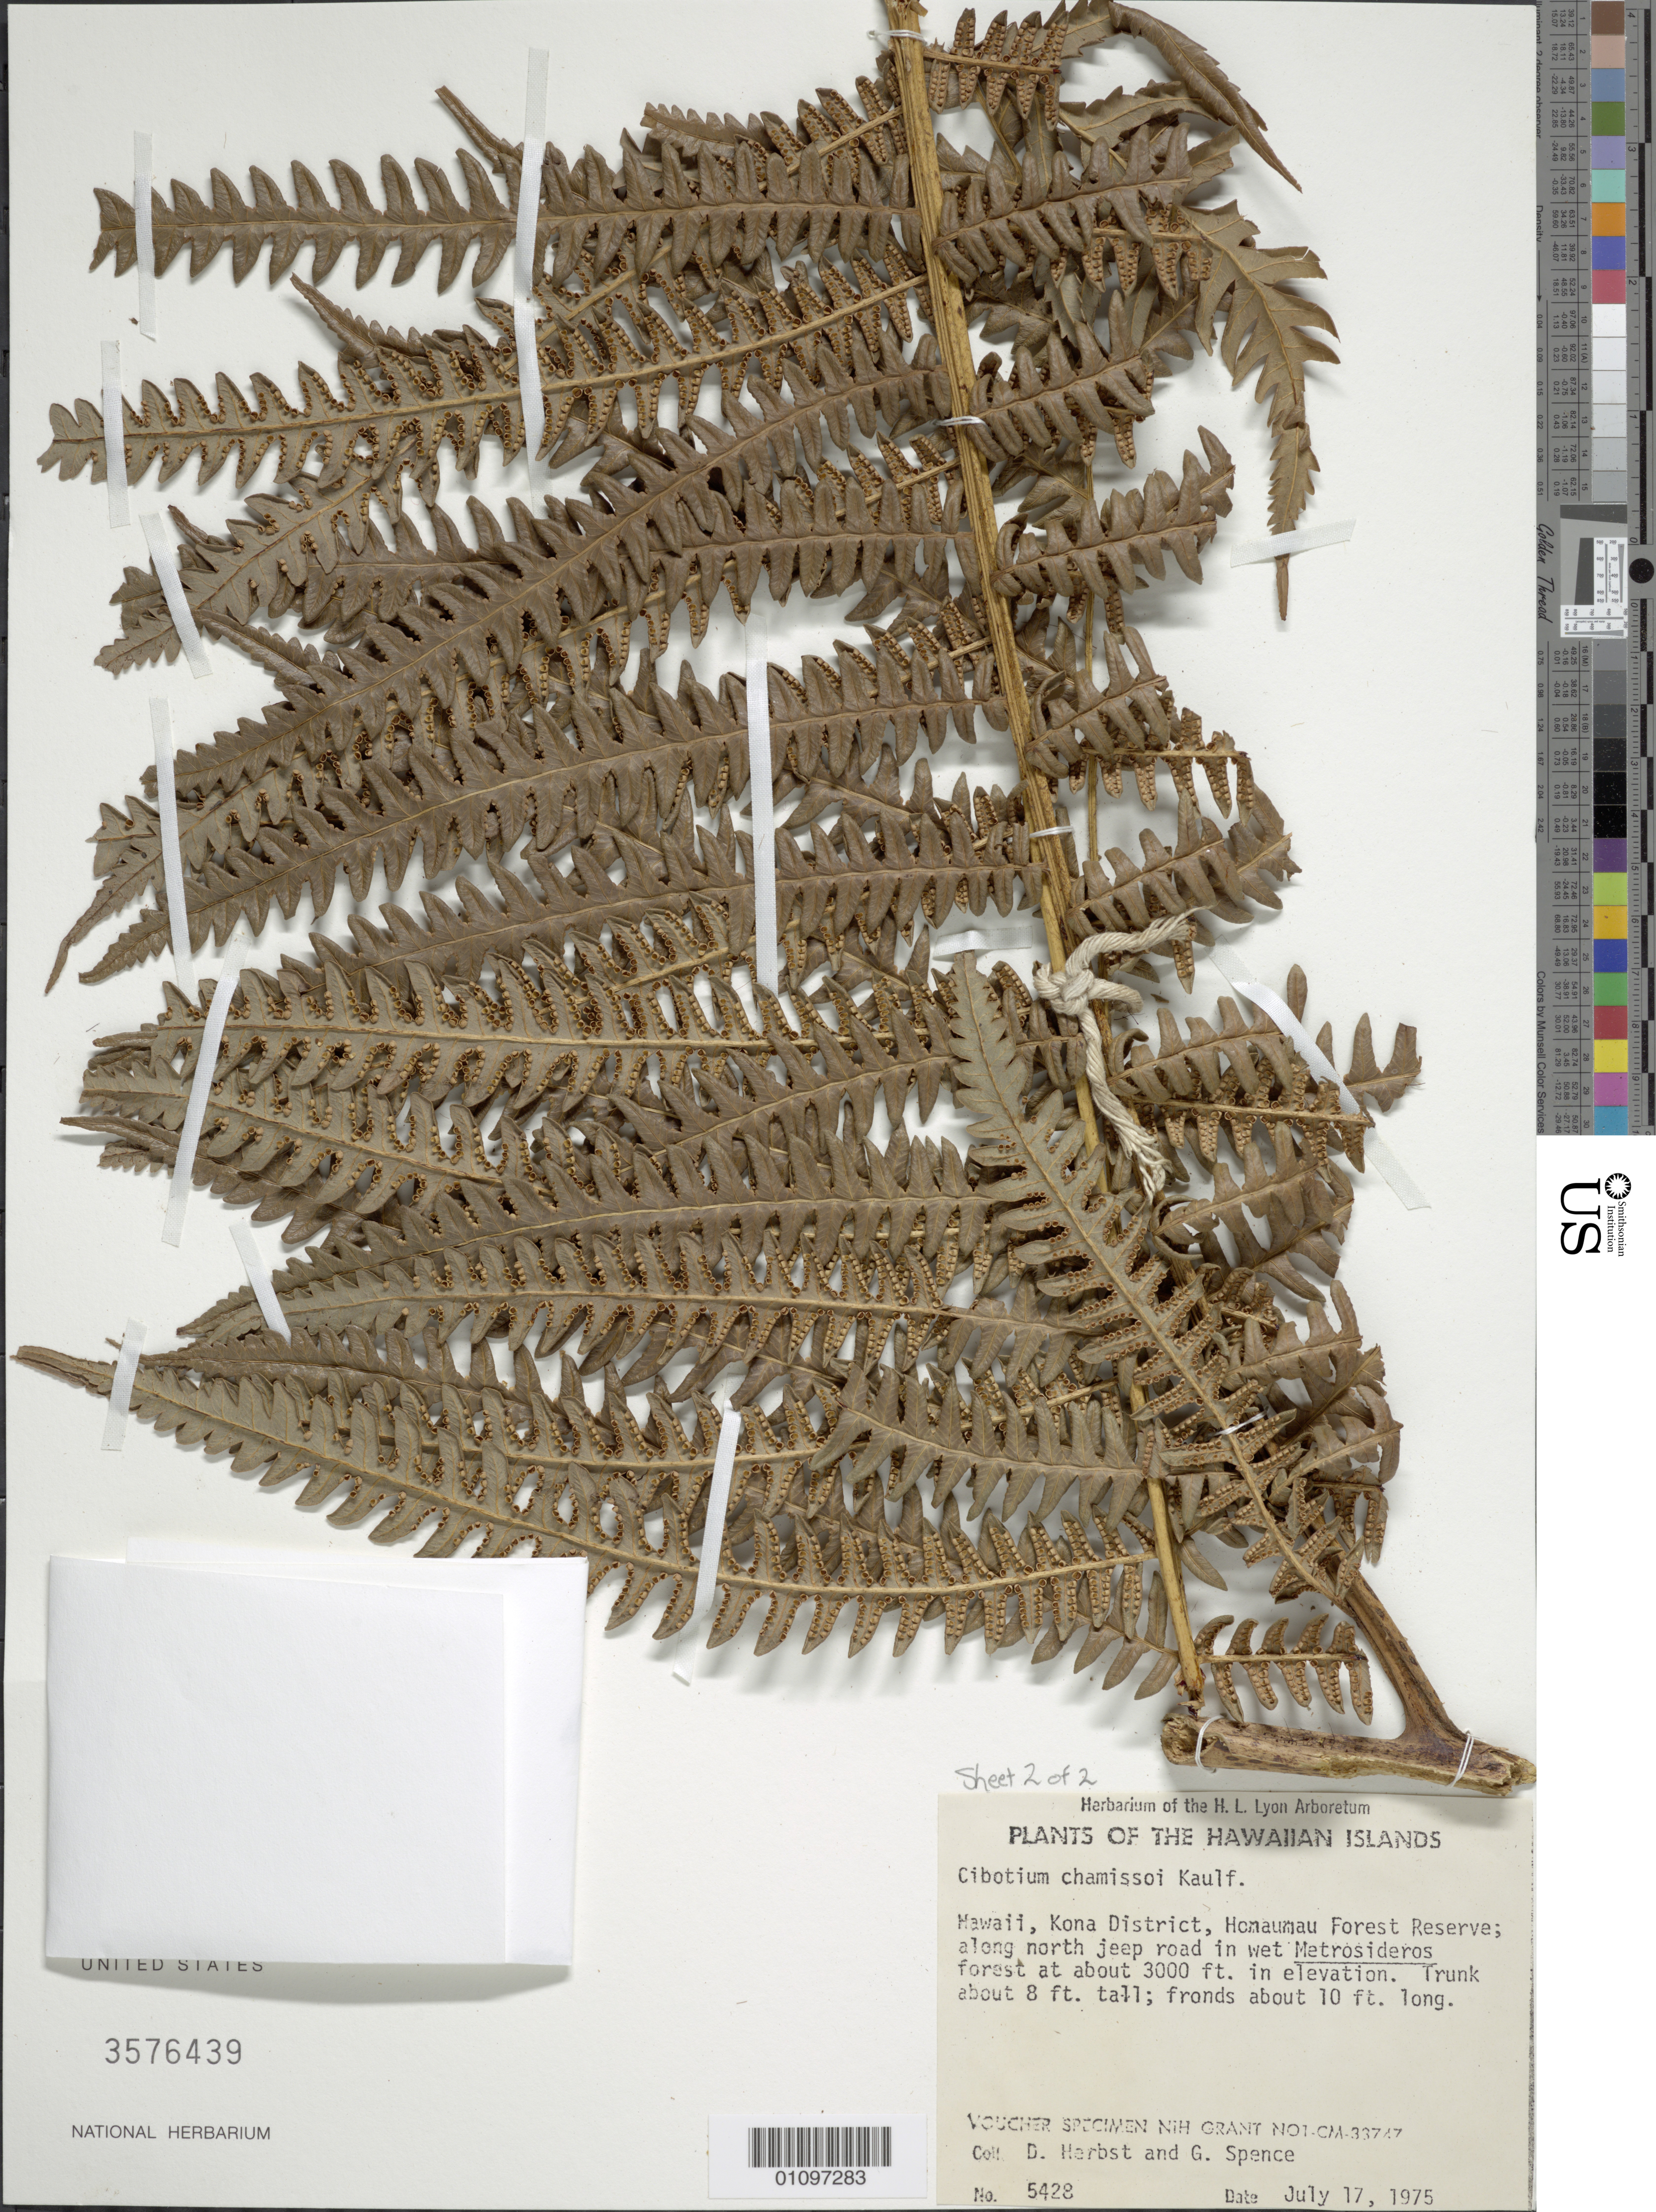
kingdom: Plantae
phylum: Tracheophyta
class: Polypodiopsida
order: Cyatheales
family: Cibotiaceae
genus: Cibotium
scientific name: Cibotium chamissoi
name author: Kaulf.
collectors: D. R. Herbst & G. Spence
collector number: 5428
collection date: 1975-05-19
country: United States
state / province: Hawaii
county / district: Hawaii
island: Hawaii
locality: Kohala District, Mahukona.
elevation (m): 12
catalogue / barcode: US 3576439